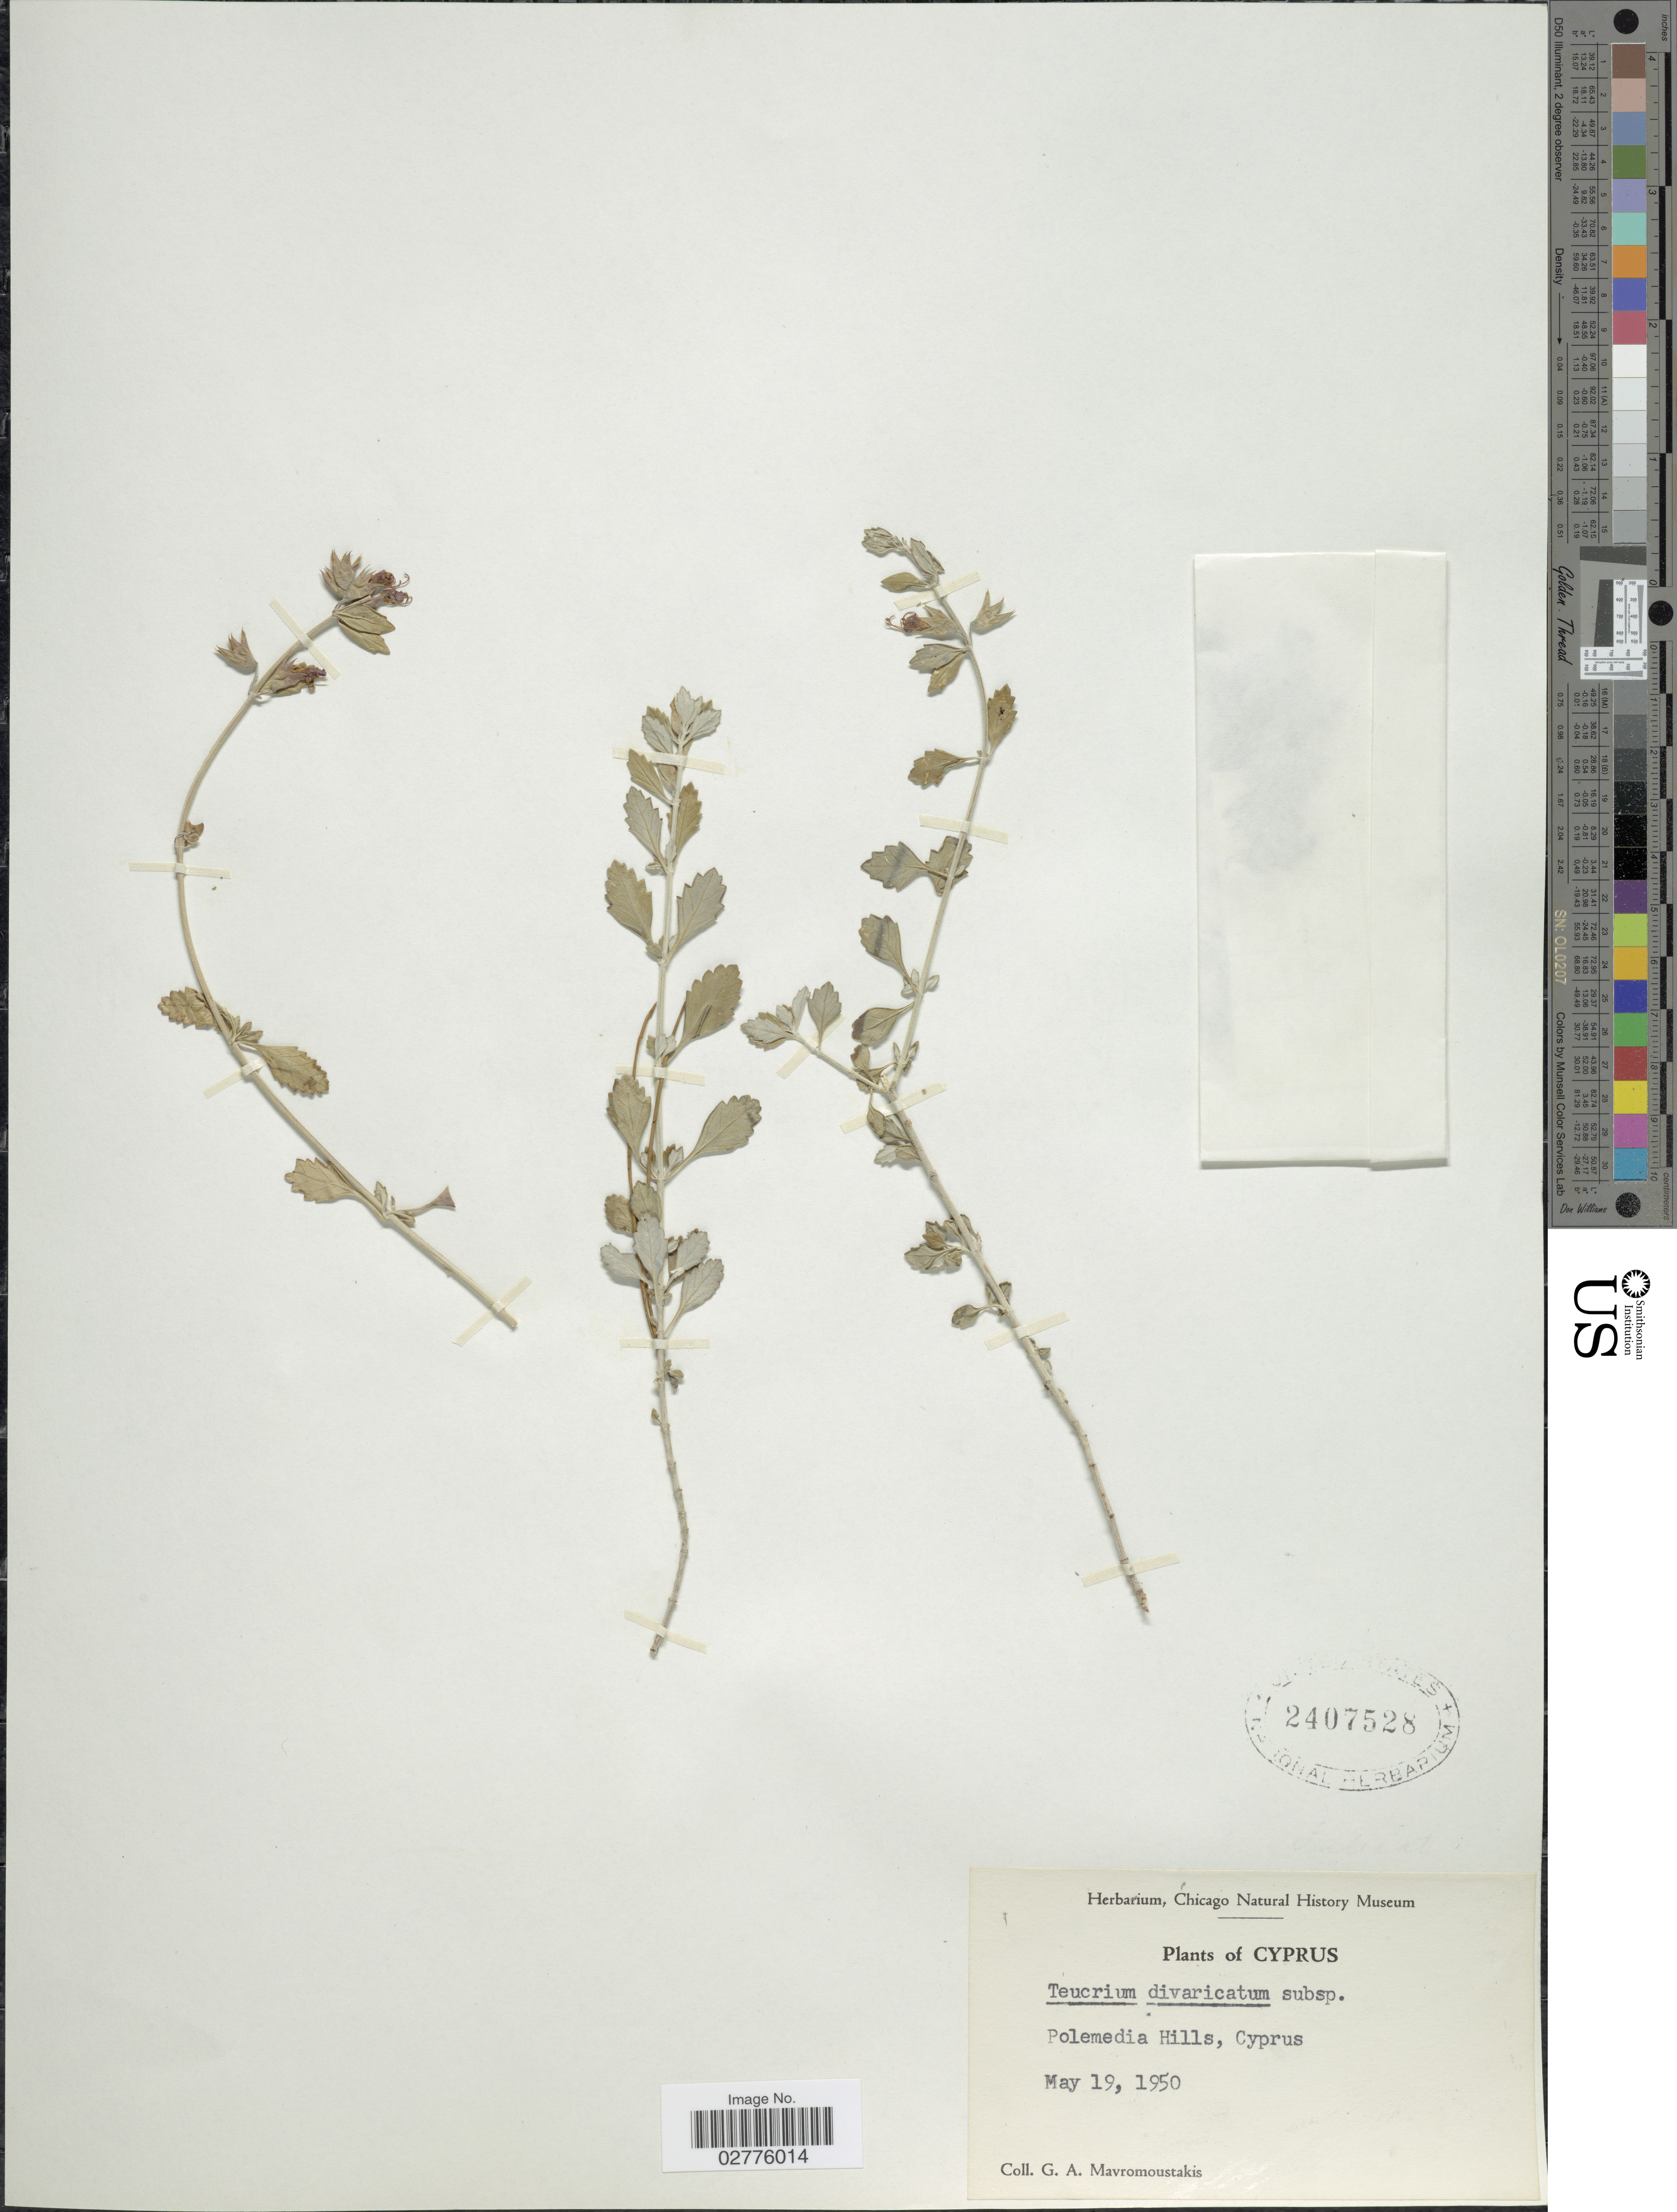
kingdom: Plantae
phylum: Tracheophyta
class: Magnoliopsida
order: Lamiales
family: Lamiaceae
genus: Teucrium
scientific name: Teucrium divaricatum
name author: Sieber ex Heldr.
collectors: G. Mavromoustakis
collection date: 1950-05-19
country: Cyprus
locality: Polemedia Hills.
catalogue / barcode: US 2407528